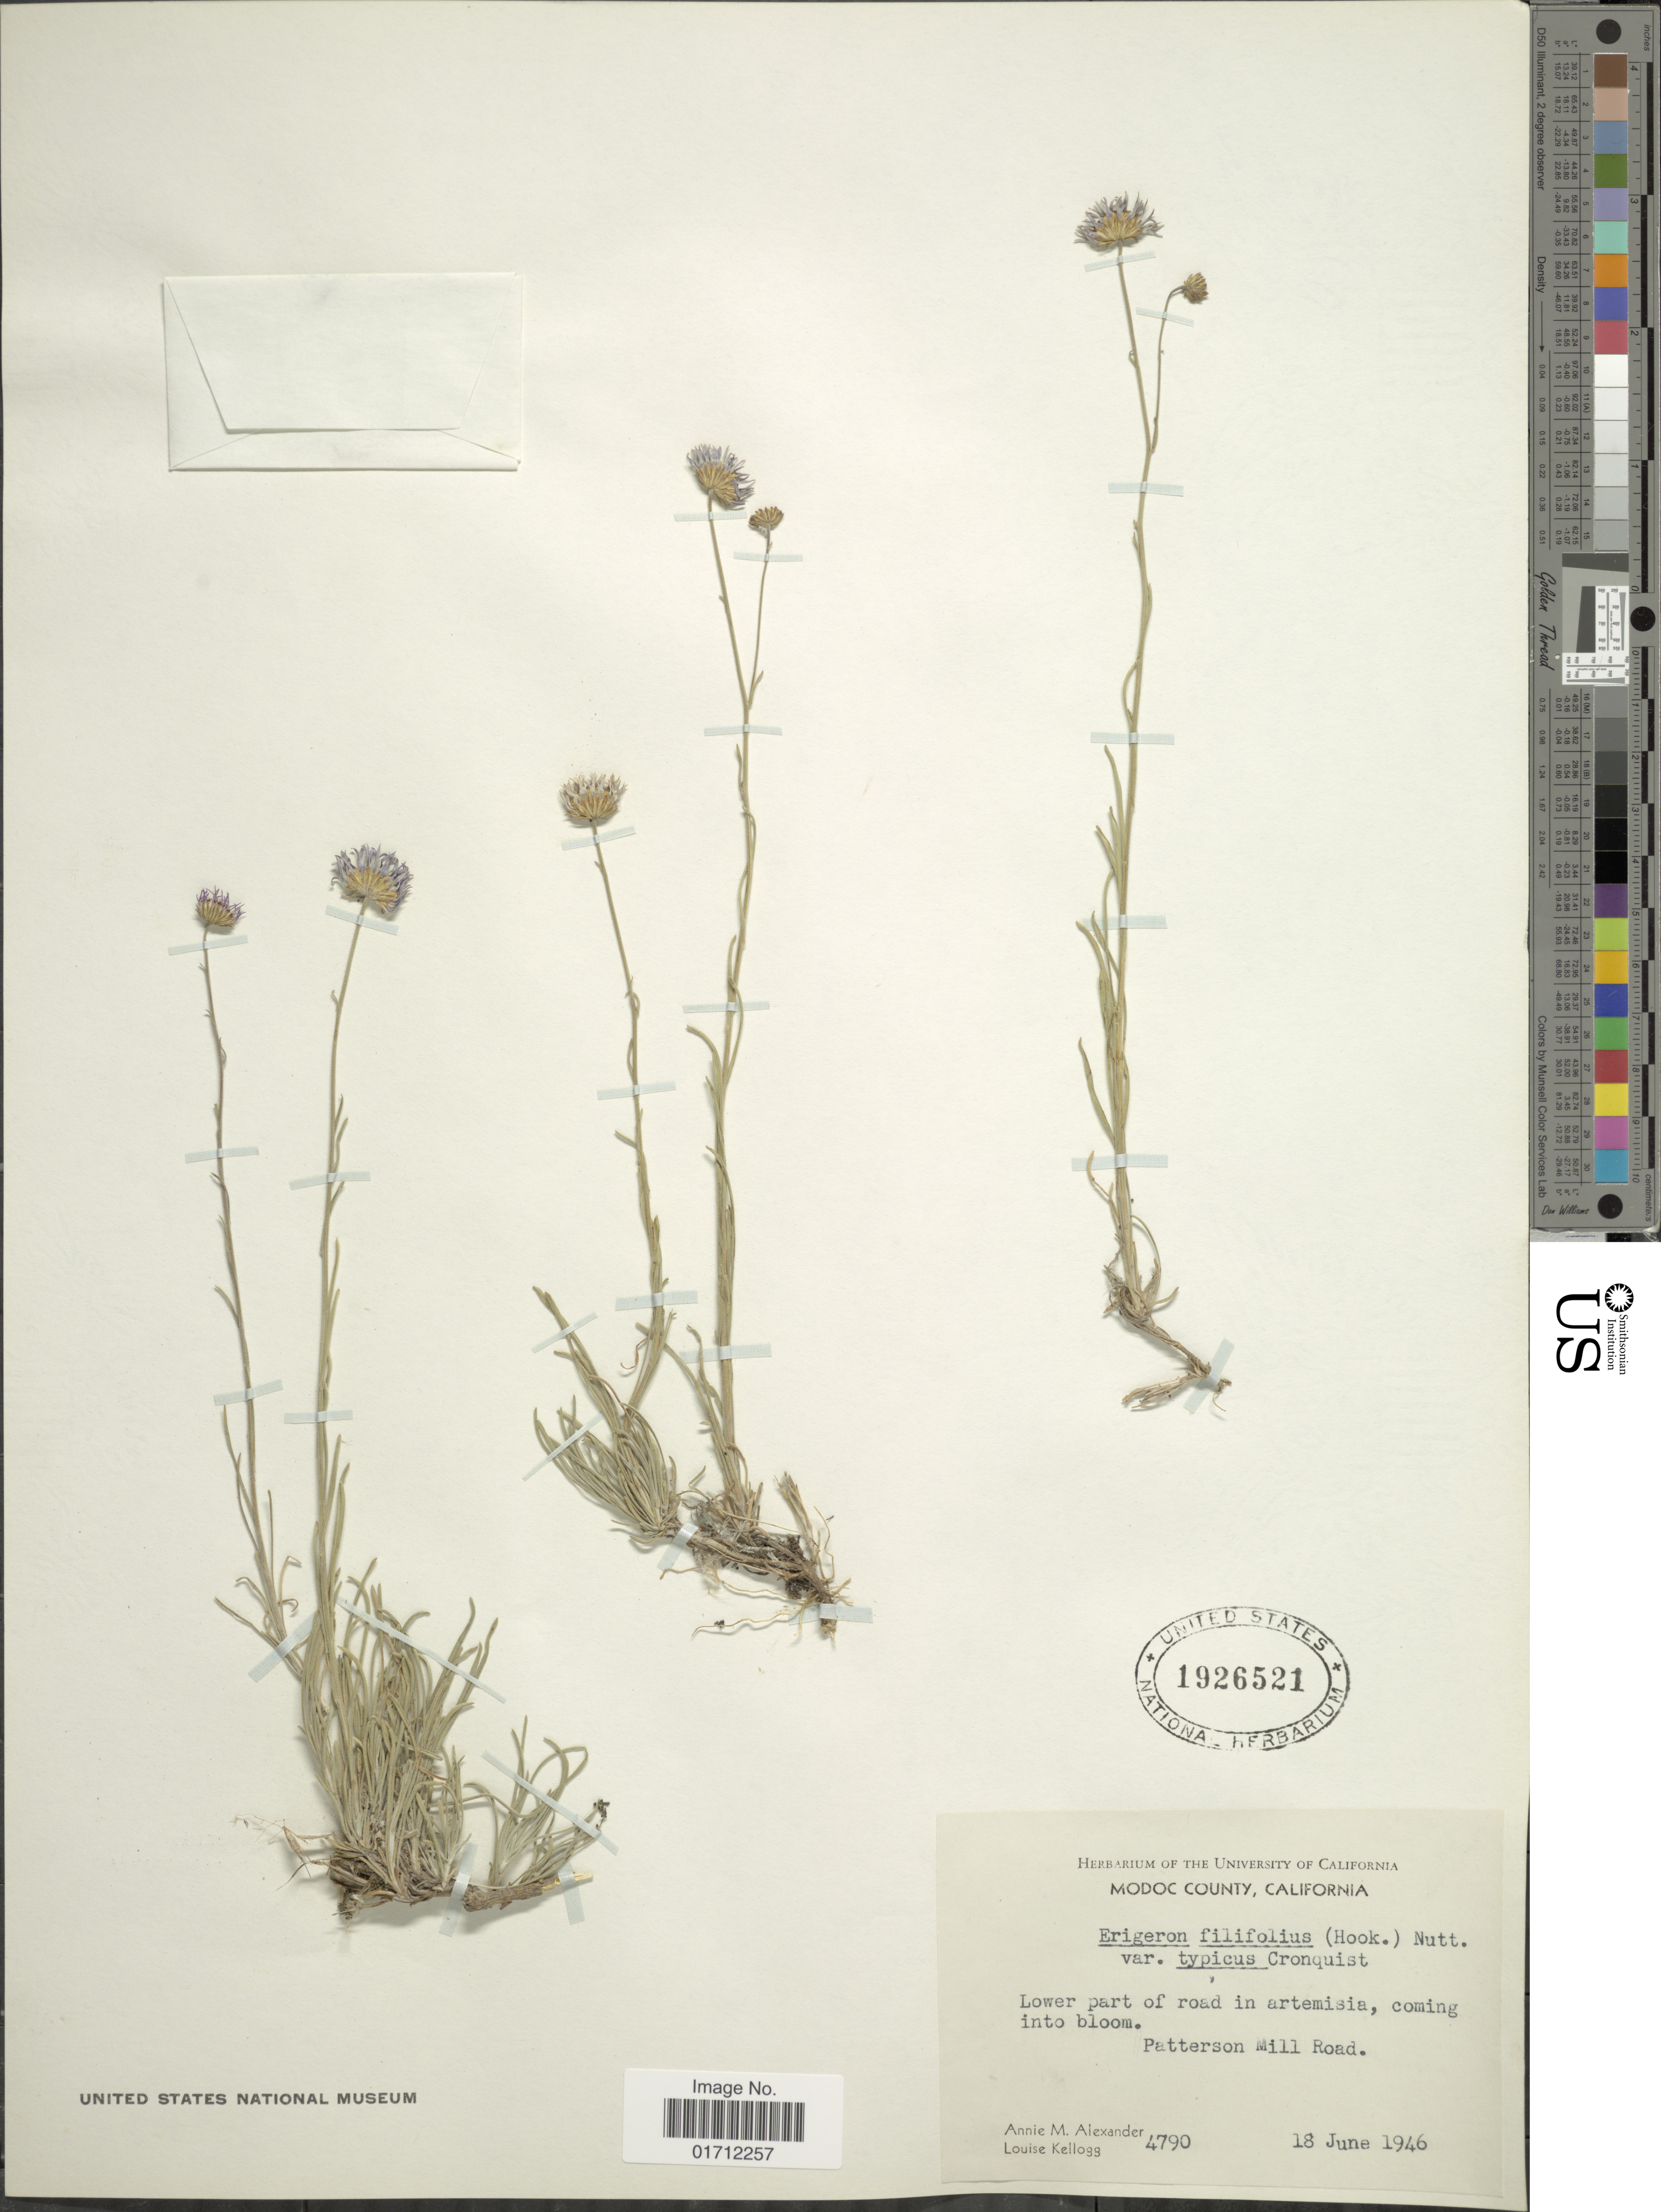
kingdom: Plantae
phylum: Tracheophyta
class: Magnoliopsida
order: Asterales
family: Asteraceae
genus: Erigeron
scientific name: Erigeron filifolius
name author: (Hook.) Nutt.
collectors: A. M. Alexander & L. Kellogg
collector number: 4790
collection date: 1946-06-18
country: United States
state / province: California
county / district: Modoc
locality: Modoc County, Patterson Mill Road.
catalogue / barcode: US 1926521